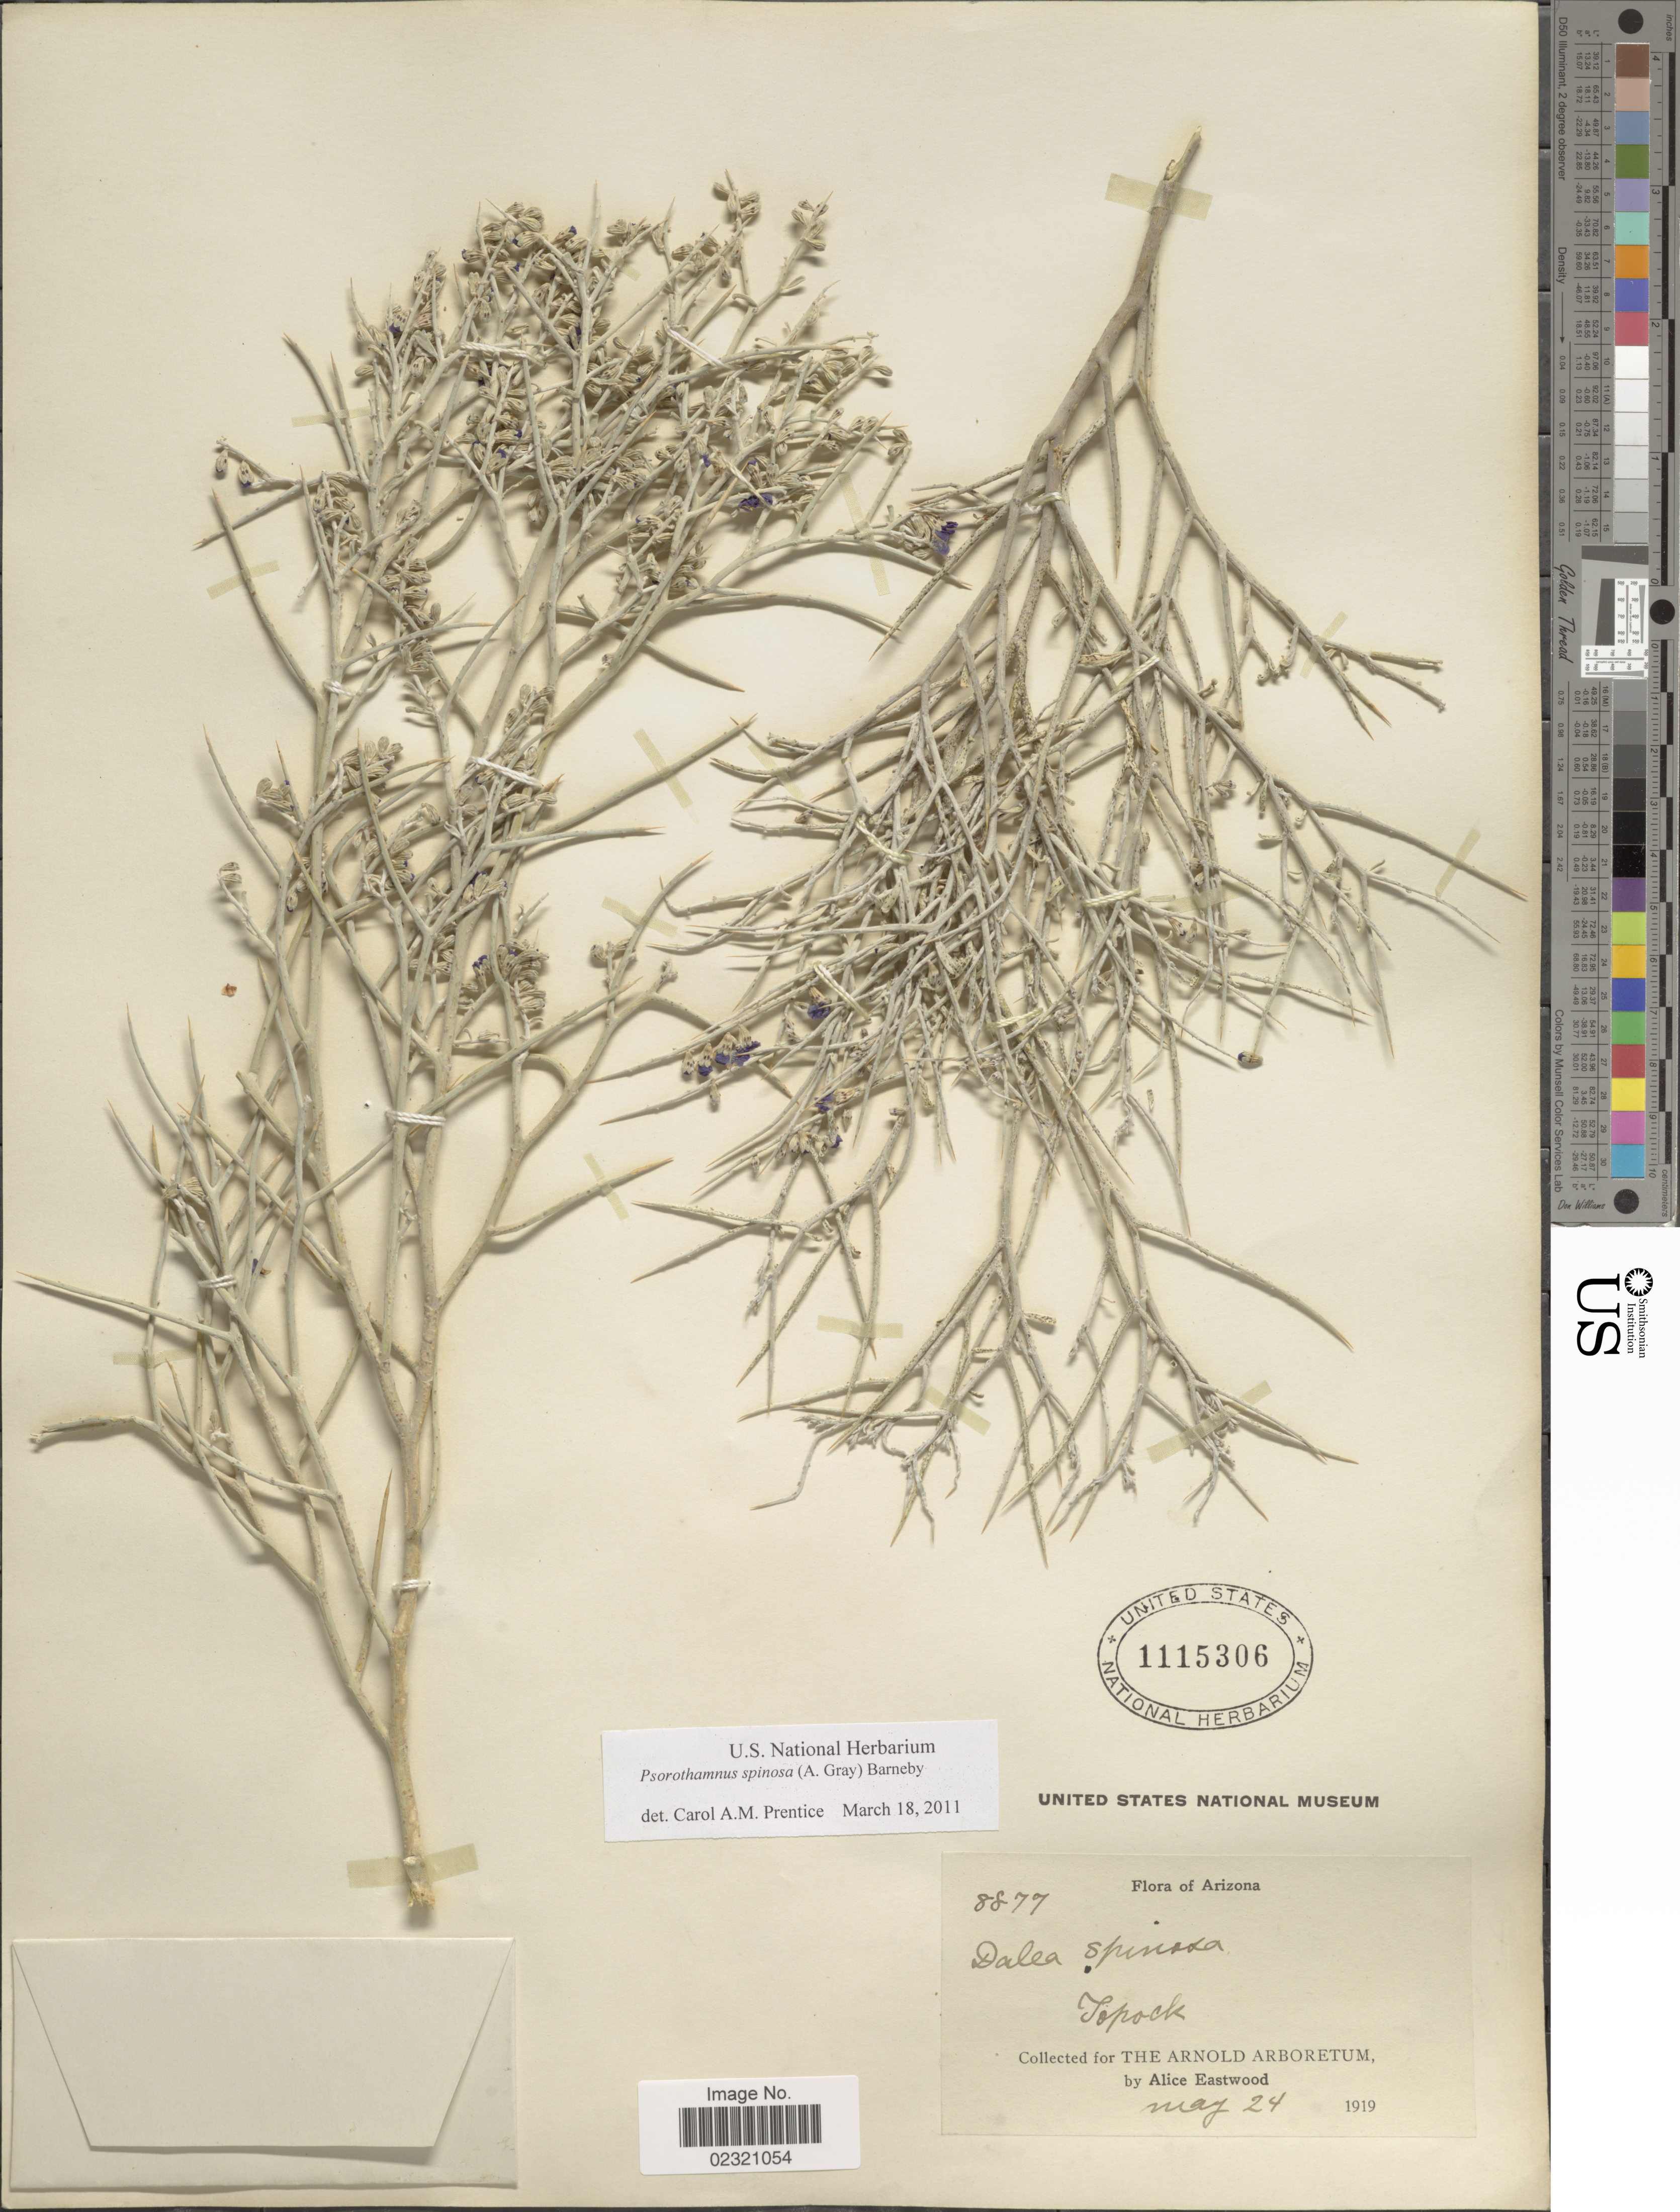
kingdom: Plantae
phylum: Tracheophyta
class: Magnoliopsida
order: Fabales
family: Fabaceae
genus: Psorothamnus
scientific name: Psorothamnus spinosus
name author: (A. Gray) Barneby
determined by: Prentice, Carol A.M.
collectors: A. Eastwood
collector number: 8877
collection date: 1919-05-24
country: United States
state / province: Arizona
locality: Topock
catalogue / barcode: US 1115306